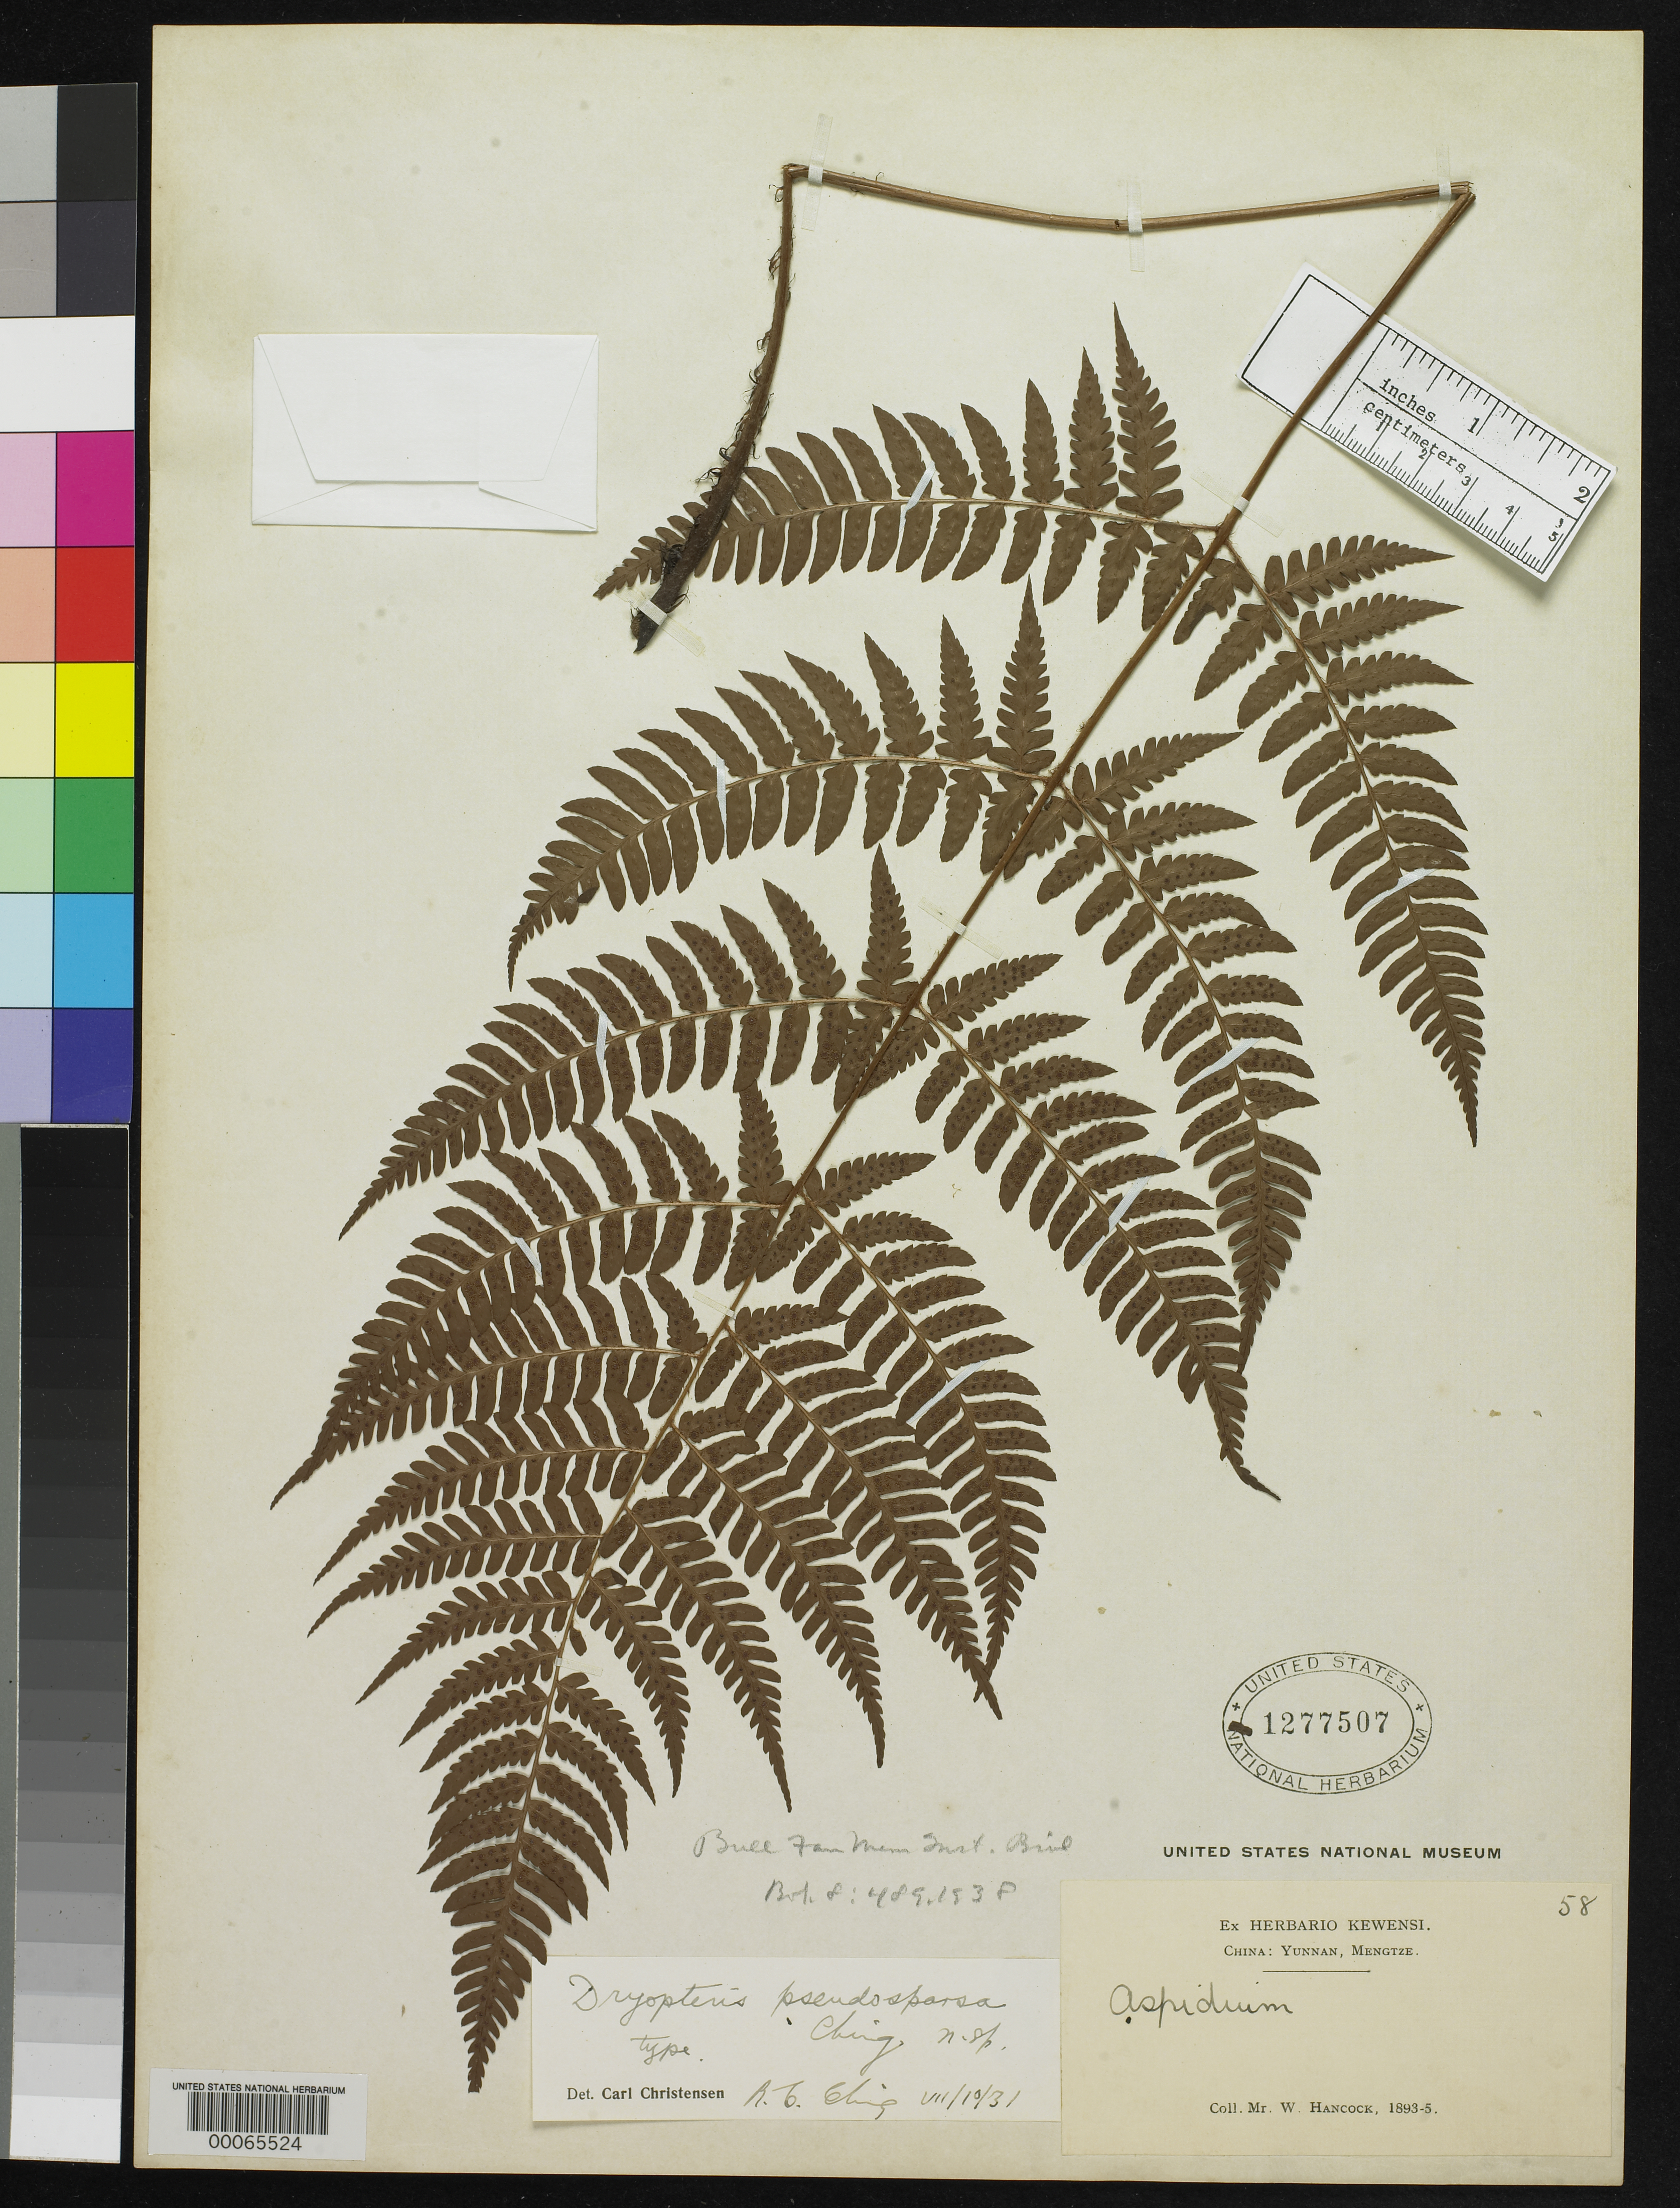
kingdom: Plantae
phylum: Tracheophyta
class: Polypodiopsida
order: Polypodiales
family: Dryopteridaceae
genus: Dryopteris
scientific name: Dryopteris pseudosparsa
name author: Ching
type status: Holotype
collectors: W. Hancock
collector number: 58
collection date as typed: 1893 to -- --- 1895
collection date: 1893/1895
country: China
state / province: Yunnan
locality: Mengtze.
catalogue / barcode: US 1277507